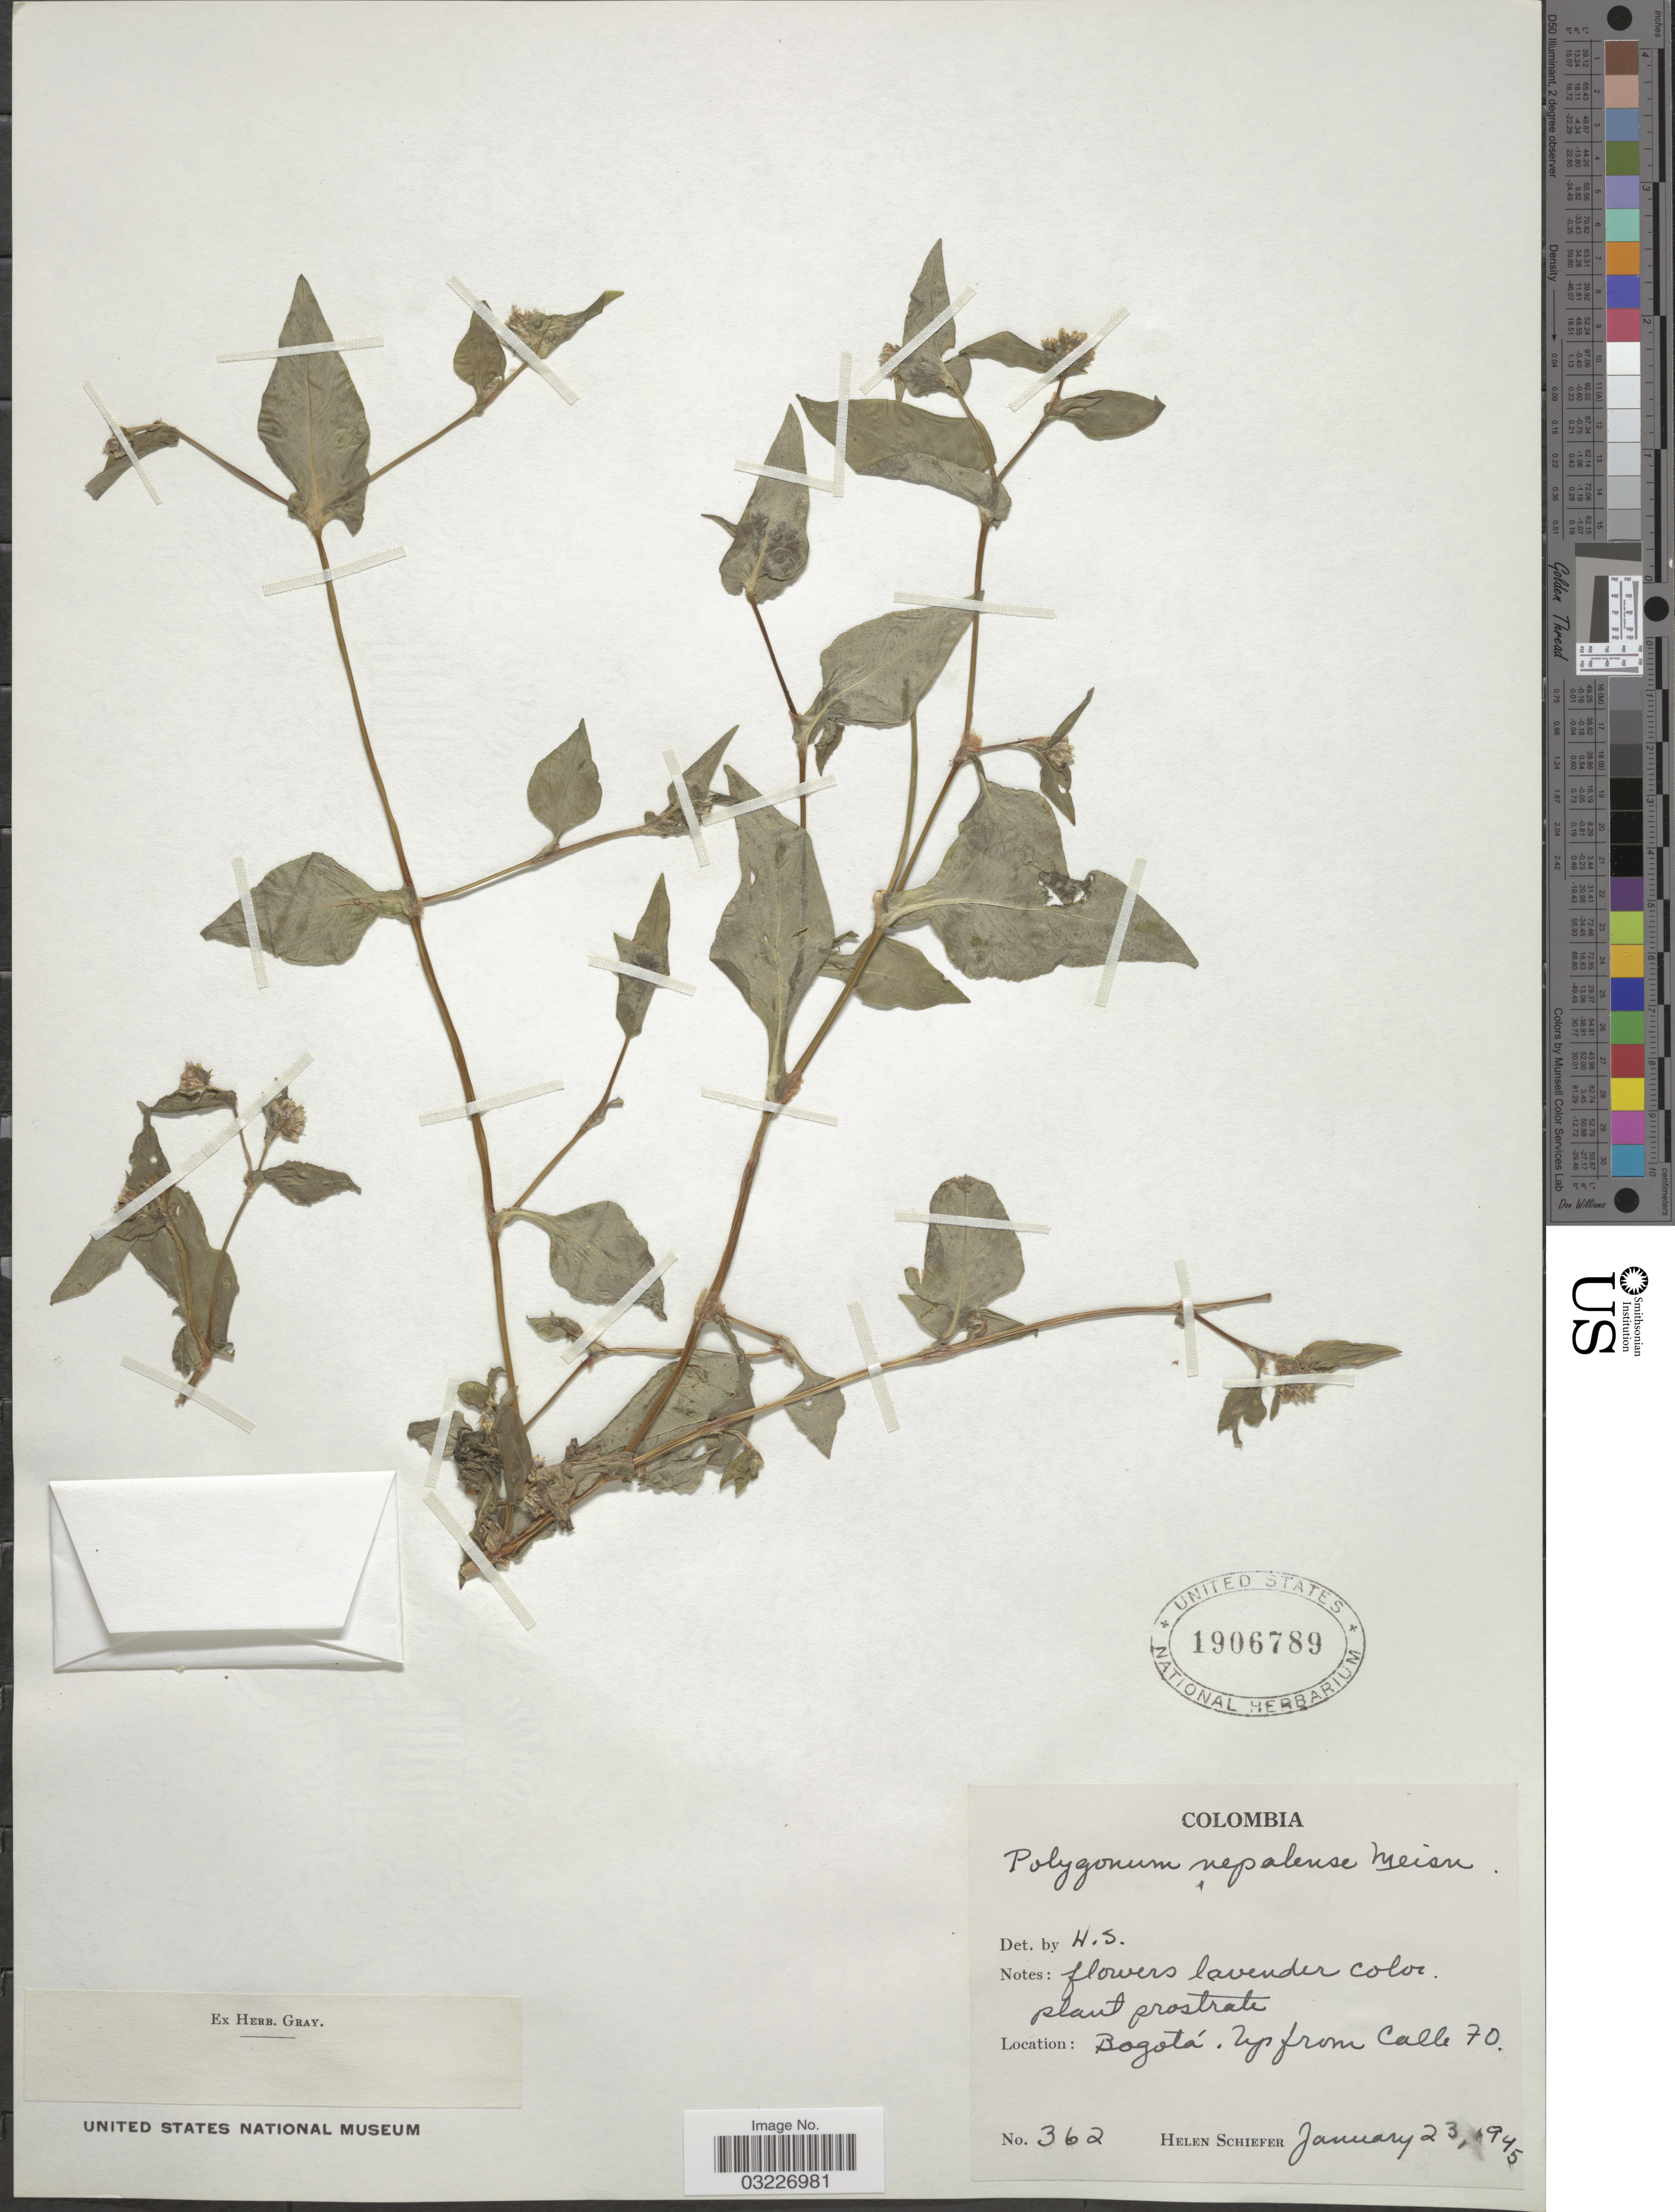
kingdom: Plantae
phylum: Tracheophyta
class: Magnoliopsida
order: Caryophyllales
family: Polygonaceae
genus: Polygonum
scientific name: Polygonum nepalense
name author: Meisn.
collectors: H. Schiefer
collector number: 362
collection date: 1945-01-23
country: Colombia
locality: Bogotá, up from Calle 70.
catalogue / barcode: US 1906789